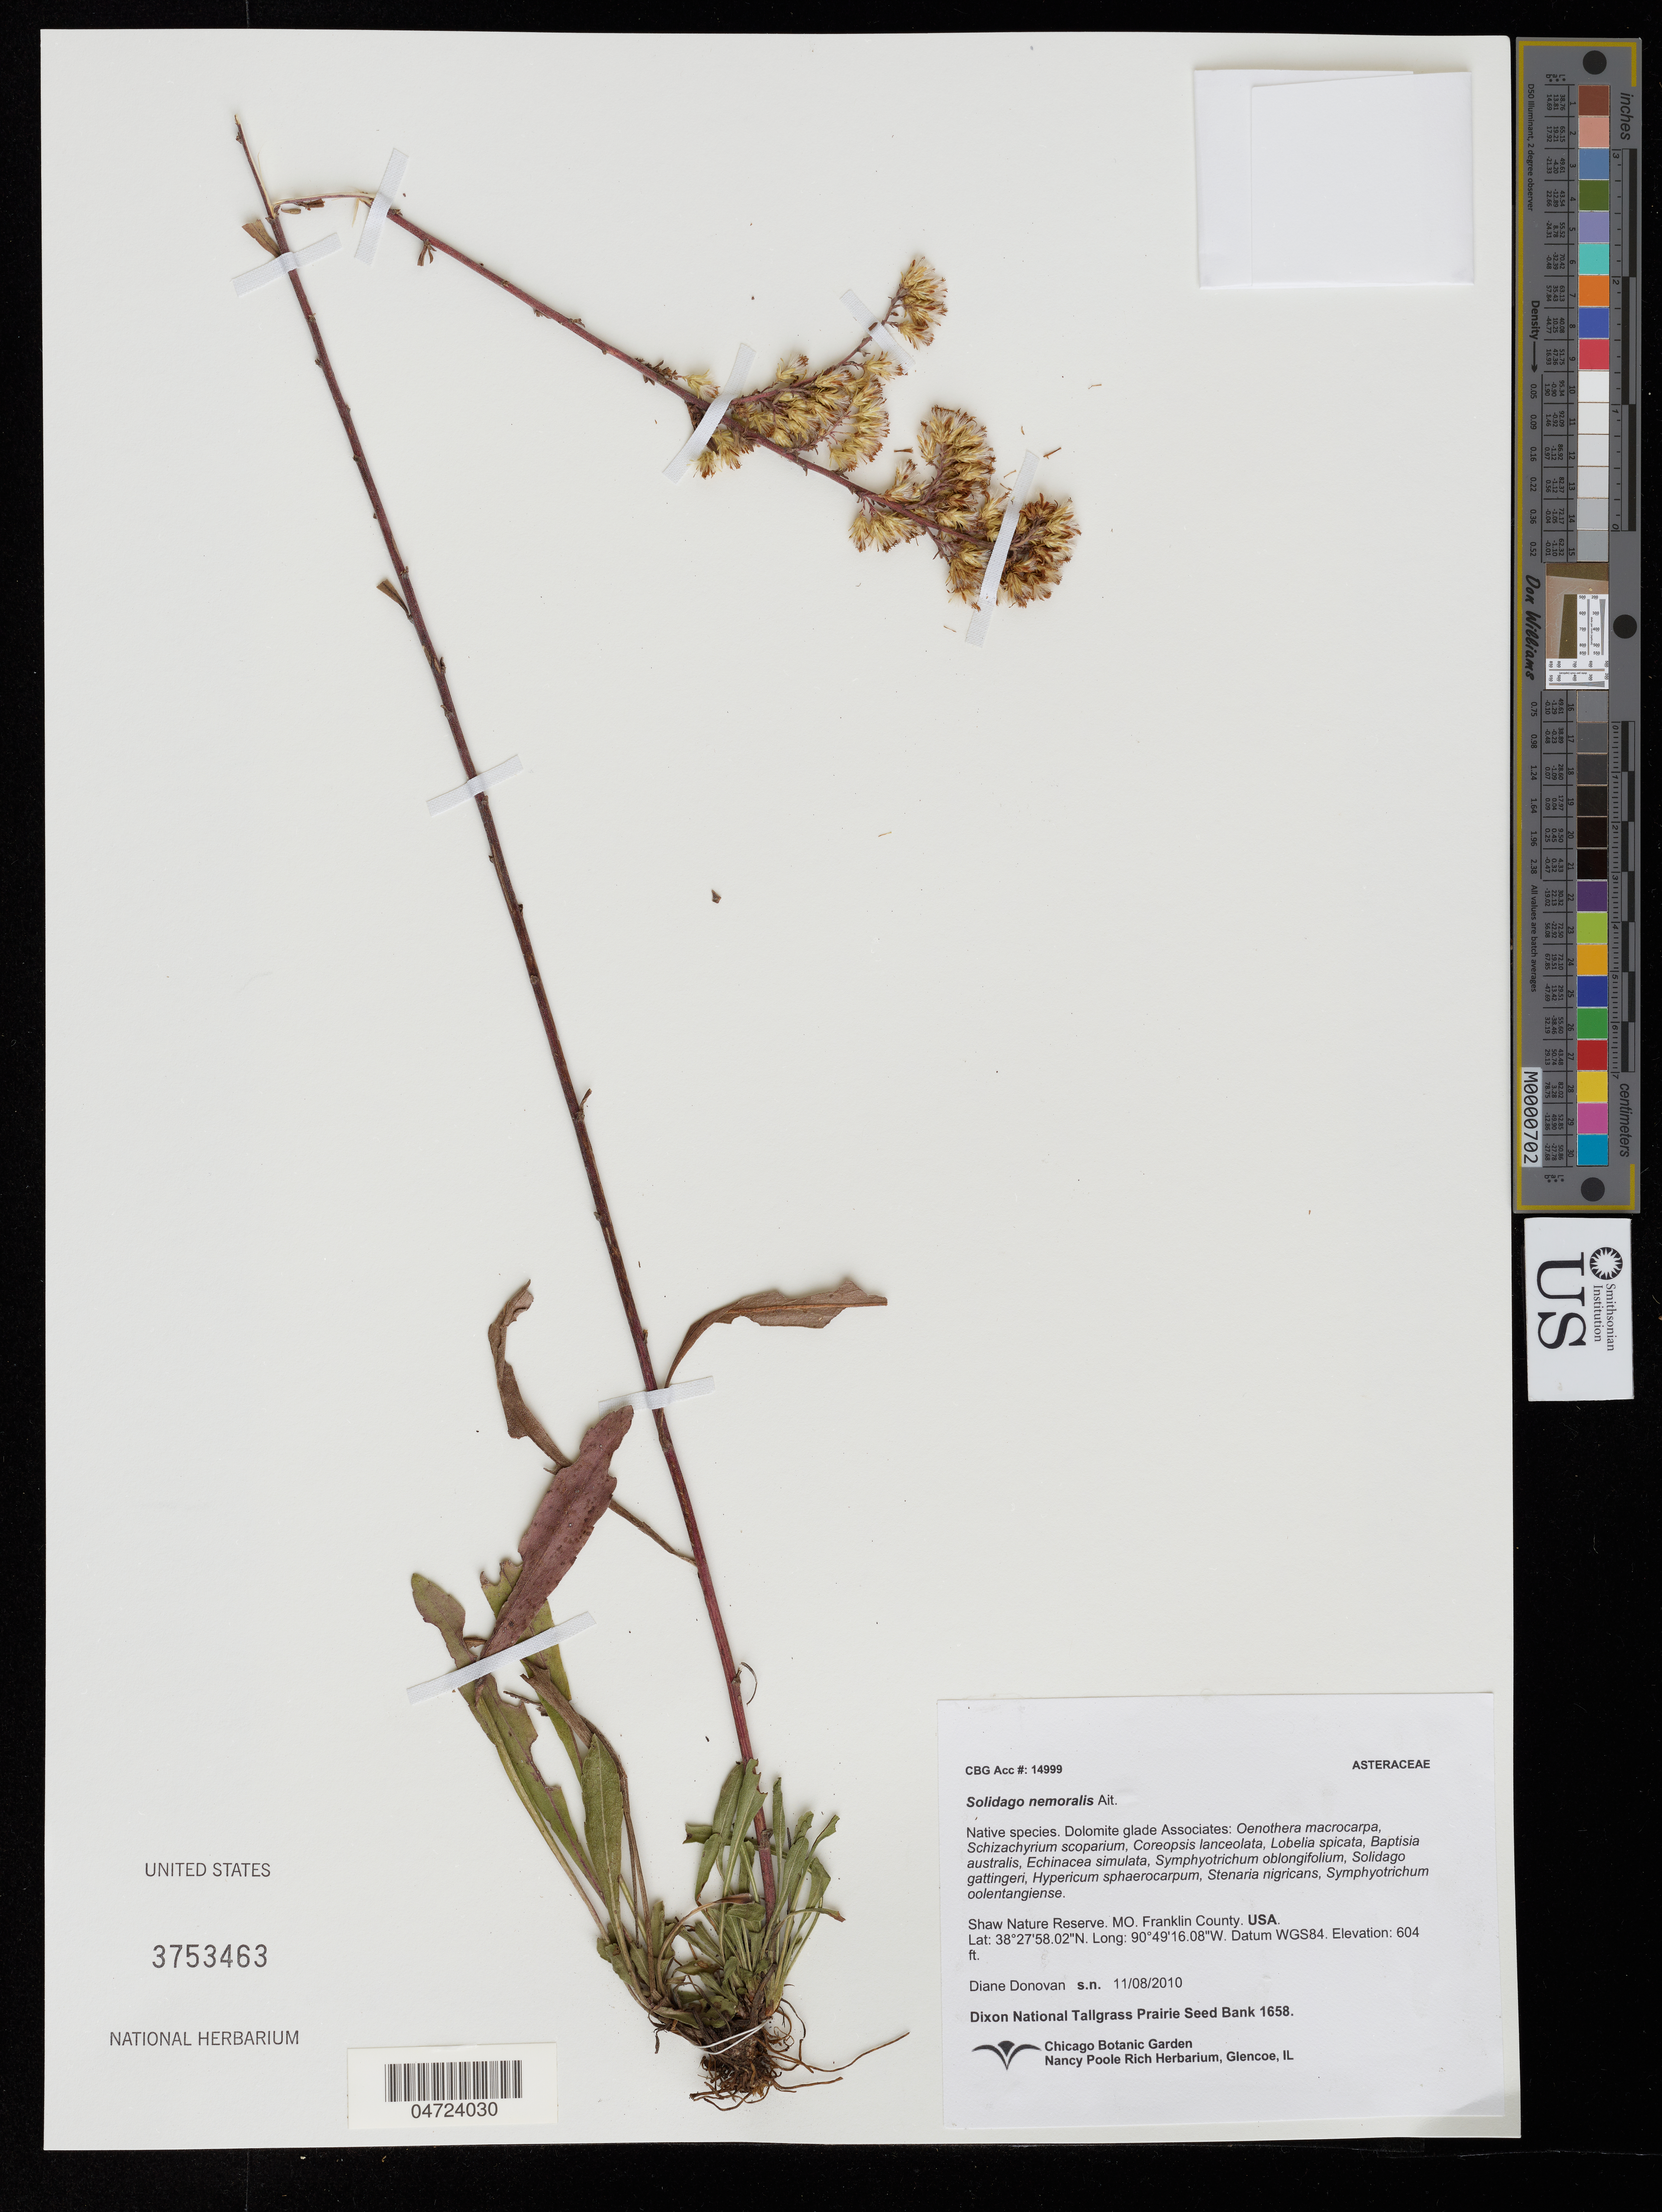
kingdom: Plantae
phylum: Tracheophyta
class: Magnoliopsida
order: Asterales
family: Asteraceae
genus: Solidago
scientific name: Solidago nemoralis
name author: Aiton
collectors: D. Donovan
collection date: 2010-11-08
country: United States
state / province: Missouri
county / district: Franklin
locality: Shaw Nature Reserve. Franklin County.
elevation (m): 184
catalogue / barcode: US 3753463